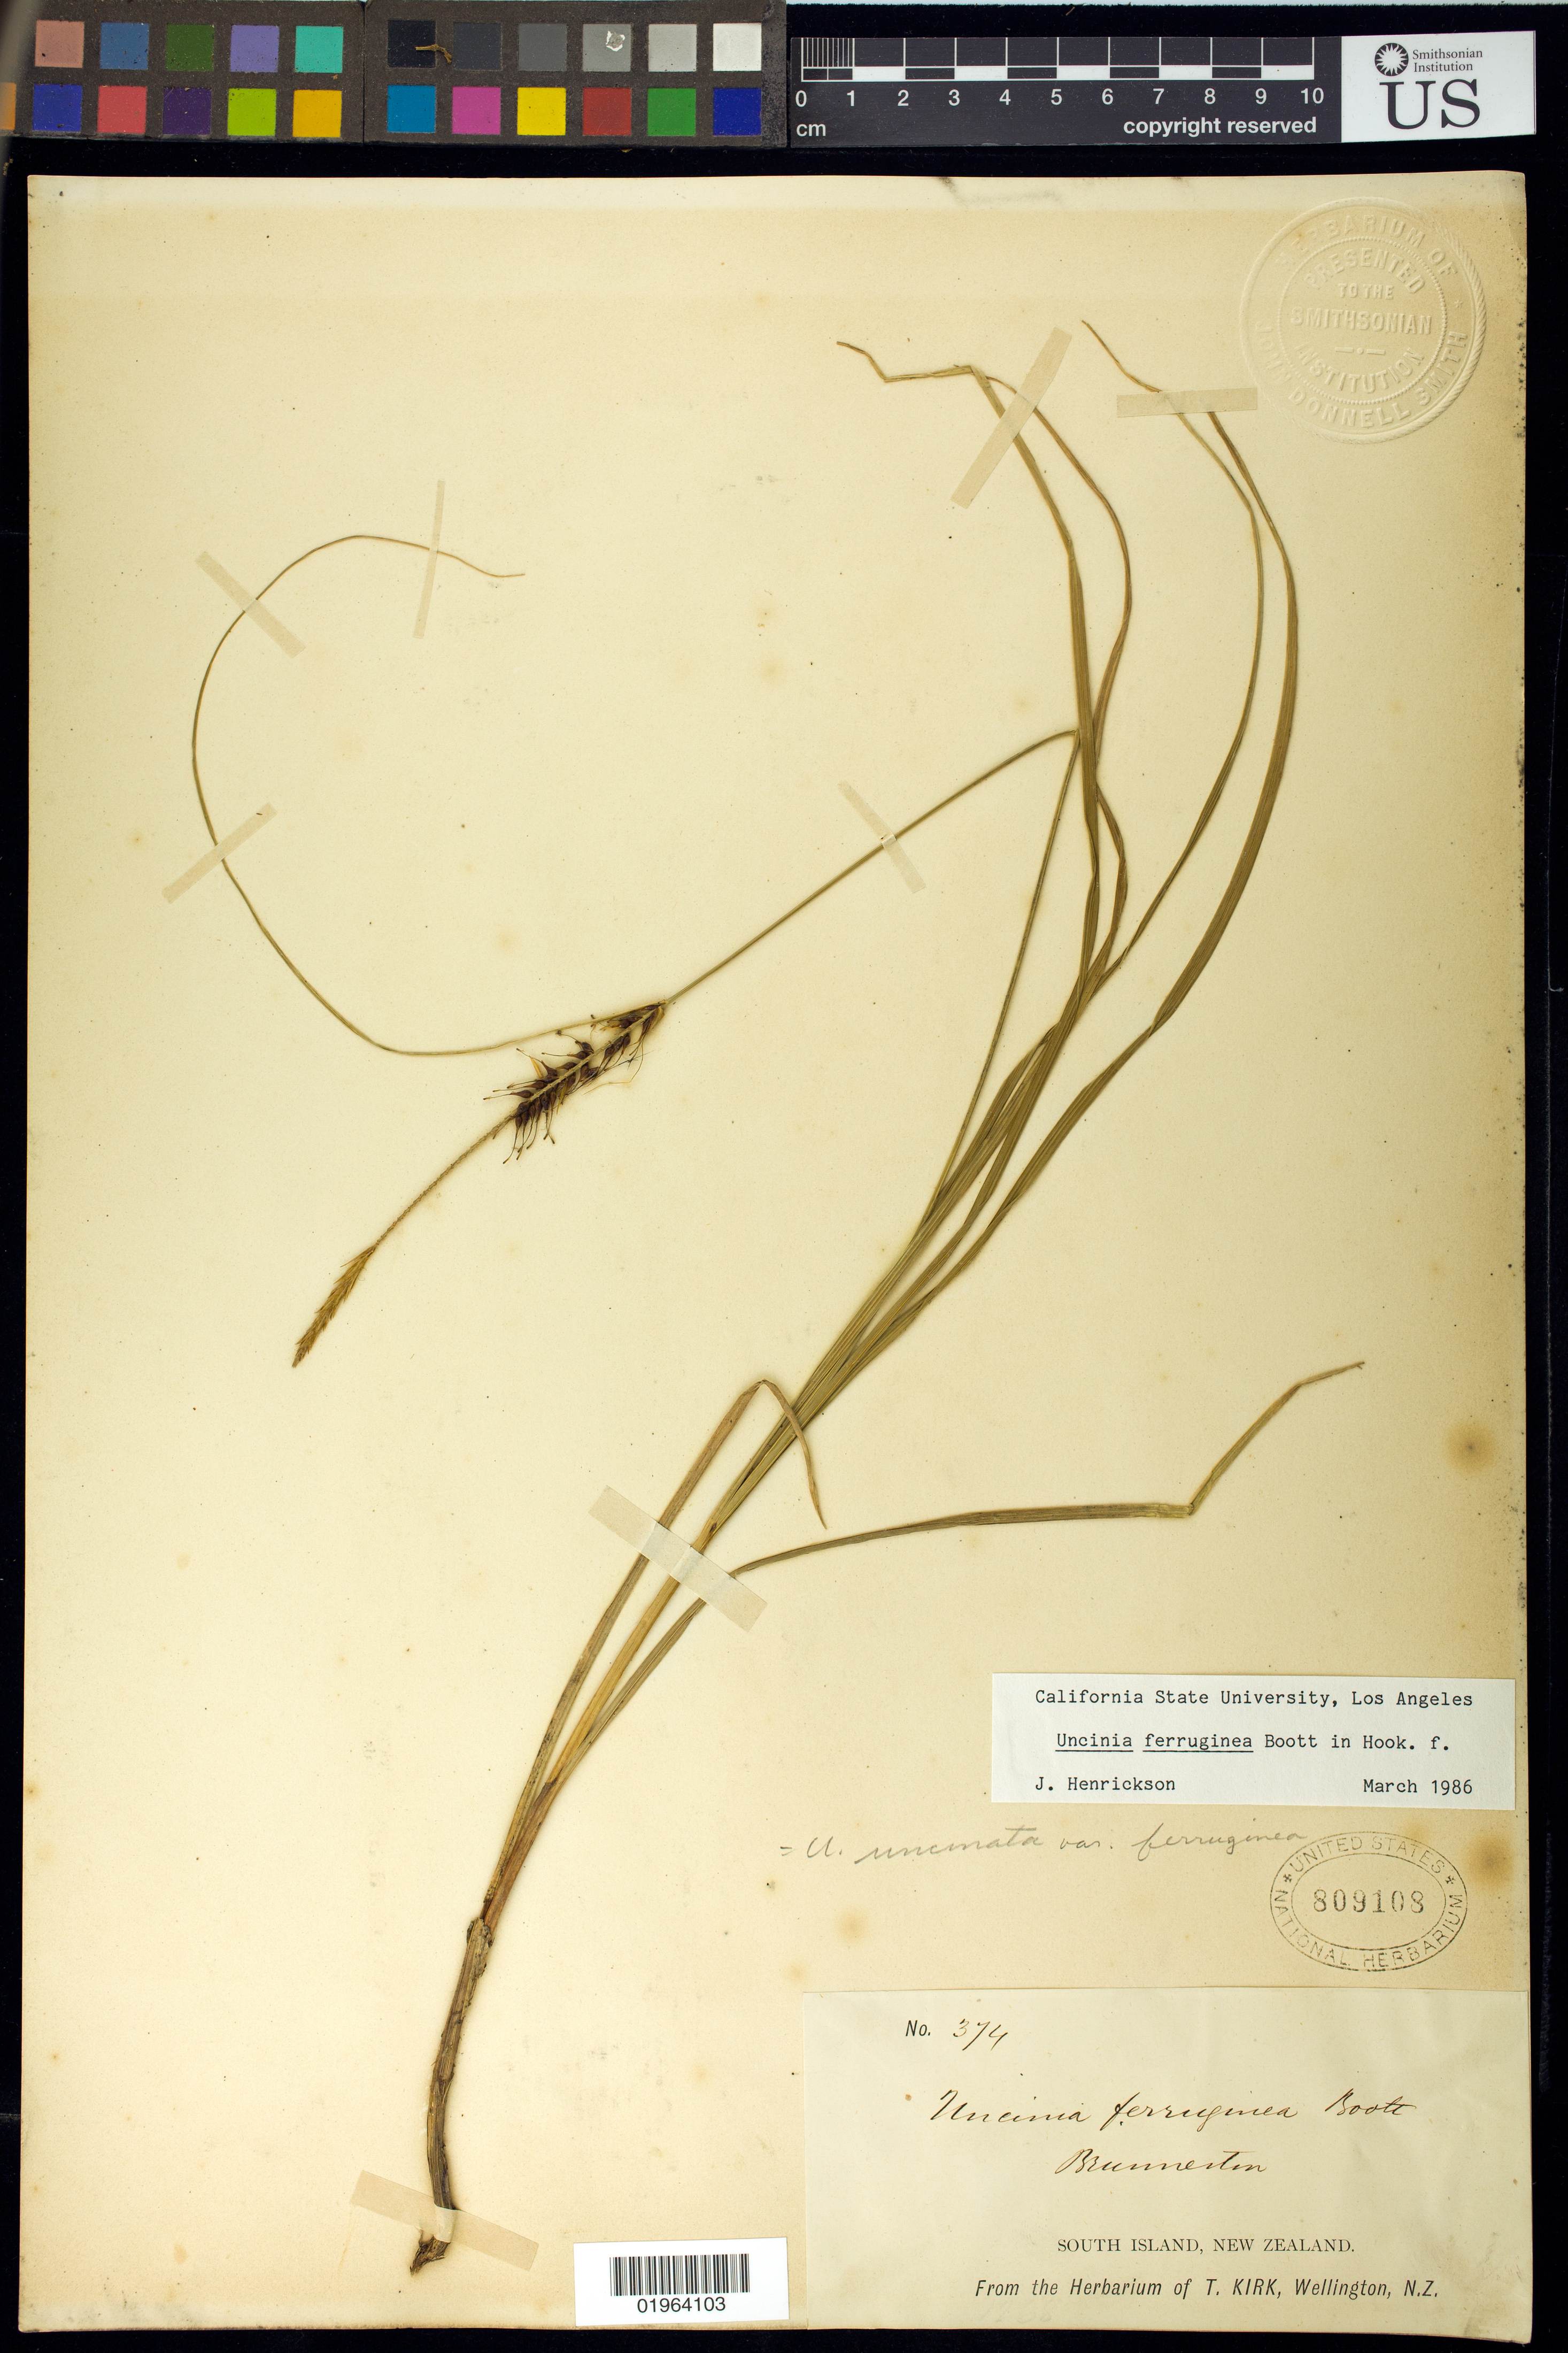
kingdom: Plantae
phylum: Tracheophyta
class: Liliopsida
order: Poales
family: Cyperaceae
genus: Carex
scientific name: Carex megalepis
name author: K.A. Ford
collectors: ex herb. T. Kirk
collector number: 374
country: New Zealand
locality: South Island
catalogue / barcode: US 809108